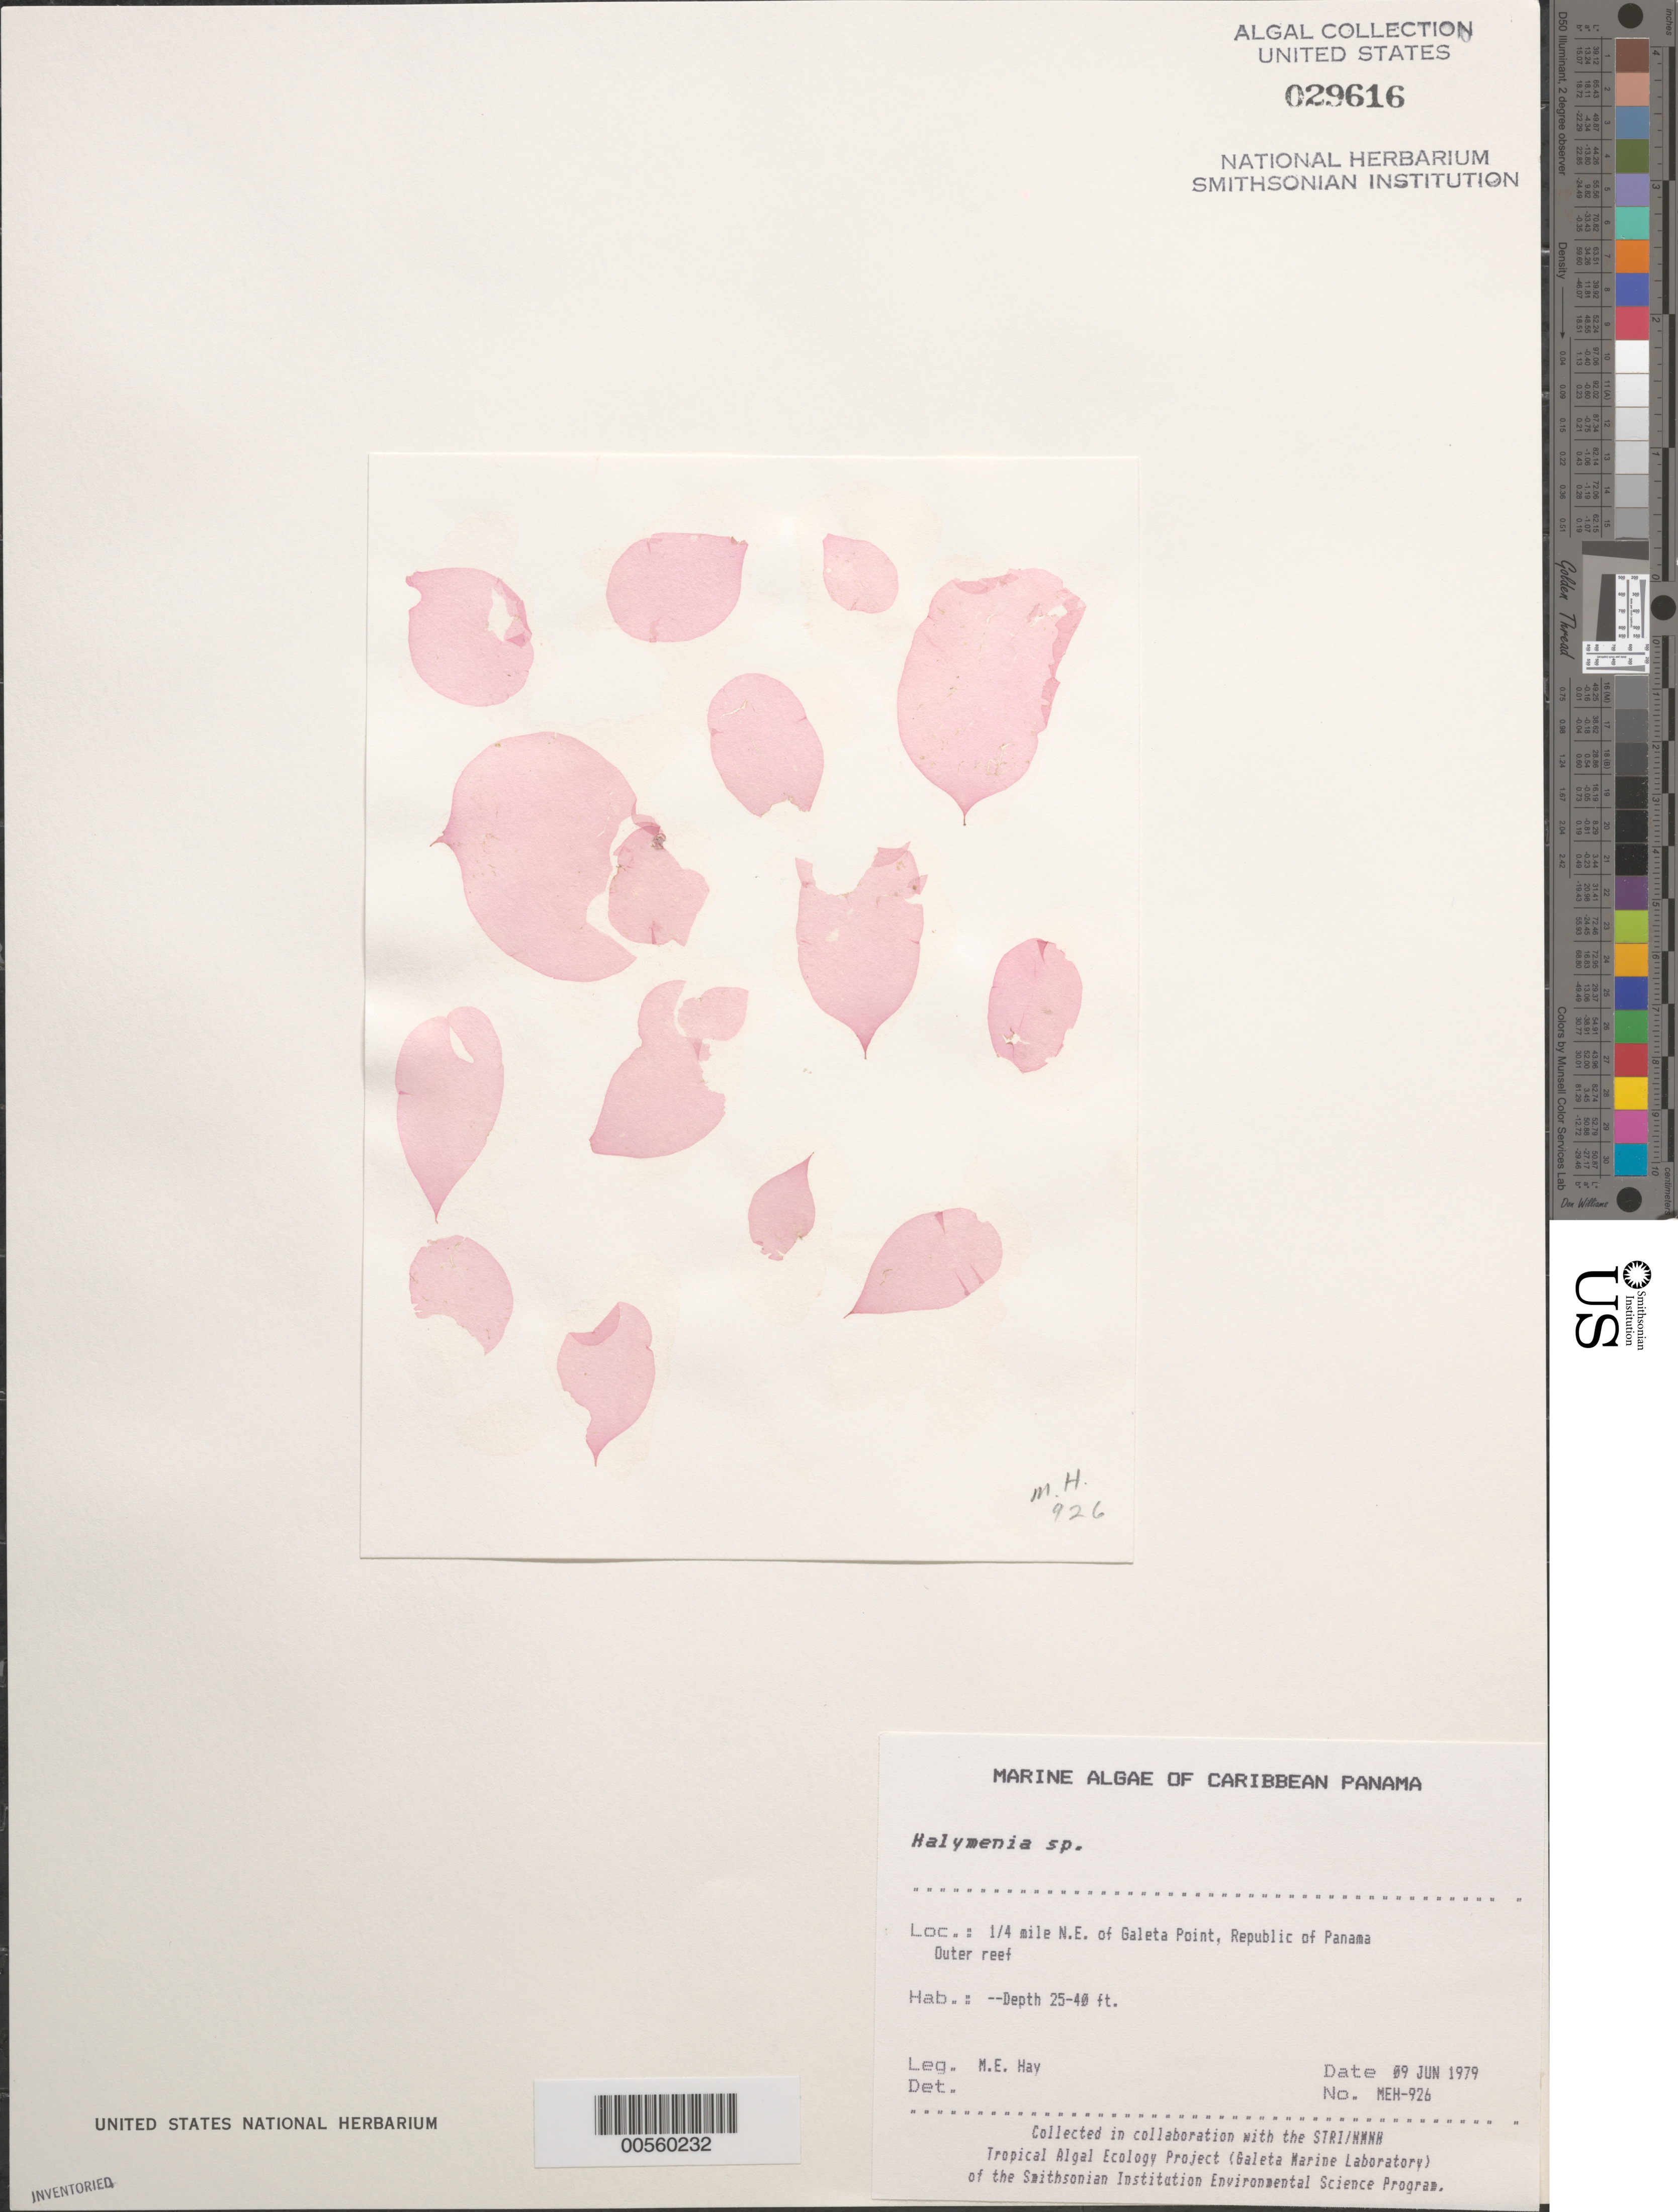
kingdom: Plantae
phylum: Rhodophyta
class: Florideophyceae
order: Halymeniales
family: Halymeniaceae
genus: Halymenia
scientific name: Halymenia sp.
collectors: M. E. Hay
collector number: MEH-926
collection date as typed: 09 Jun 1979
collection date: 1979-06-09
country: Panama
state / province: Colón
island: Galeta Island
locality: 1/4th mile NE of Galeta Point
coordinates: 9 24'18"N, 79 51'48.5"W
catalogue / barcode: US 29616